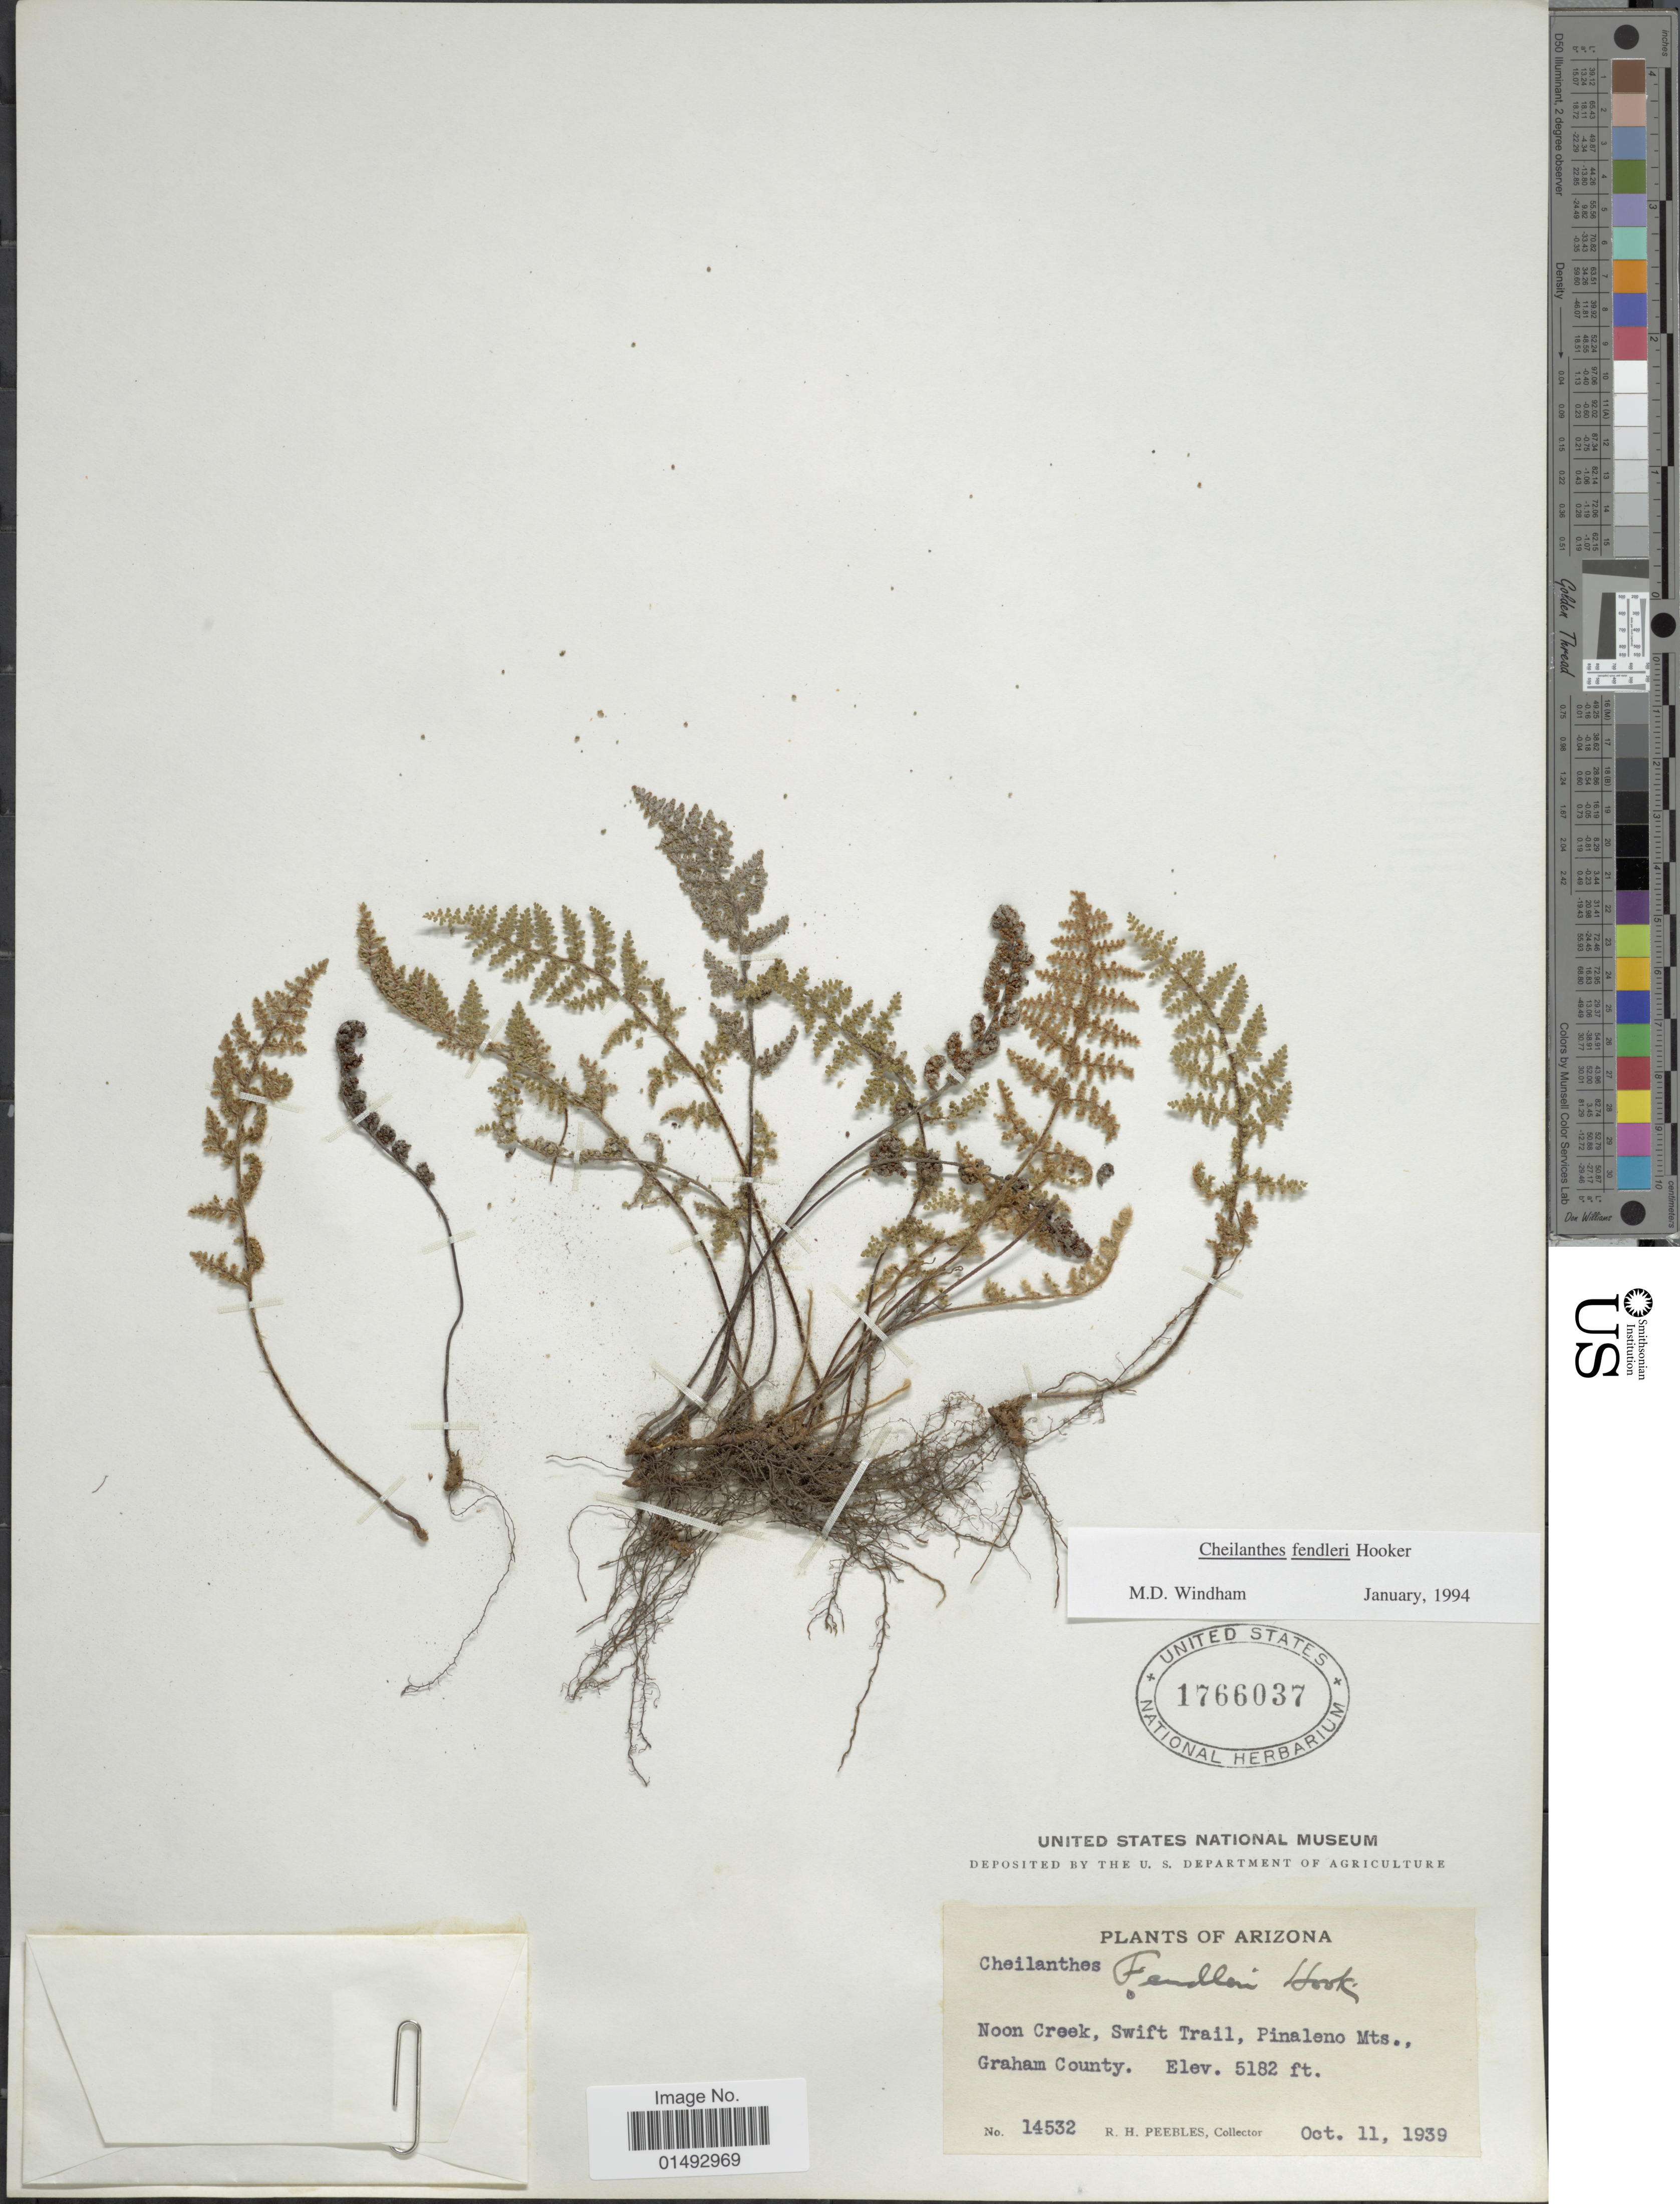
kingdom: Plantae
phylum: Tracheophyta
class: Polypodiopsida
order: Polypodiales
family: Pteridaceae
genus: Myriopteris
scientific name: Myriopteris fendleri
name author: (Hook.) E. Fourn.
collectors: R. H. Peebles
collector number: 14532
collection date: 1939-10-11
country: United States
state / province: Arizona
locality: Noon Creek, Swift Trail, Pinaleno Mts., Graham County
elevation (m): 1579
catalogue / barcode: US 1766037